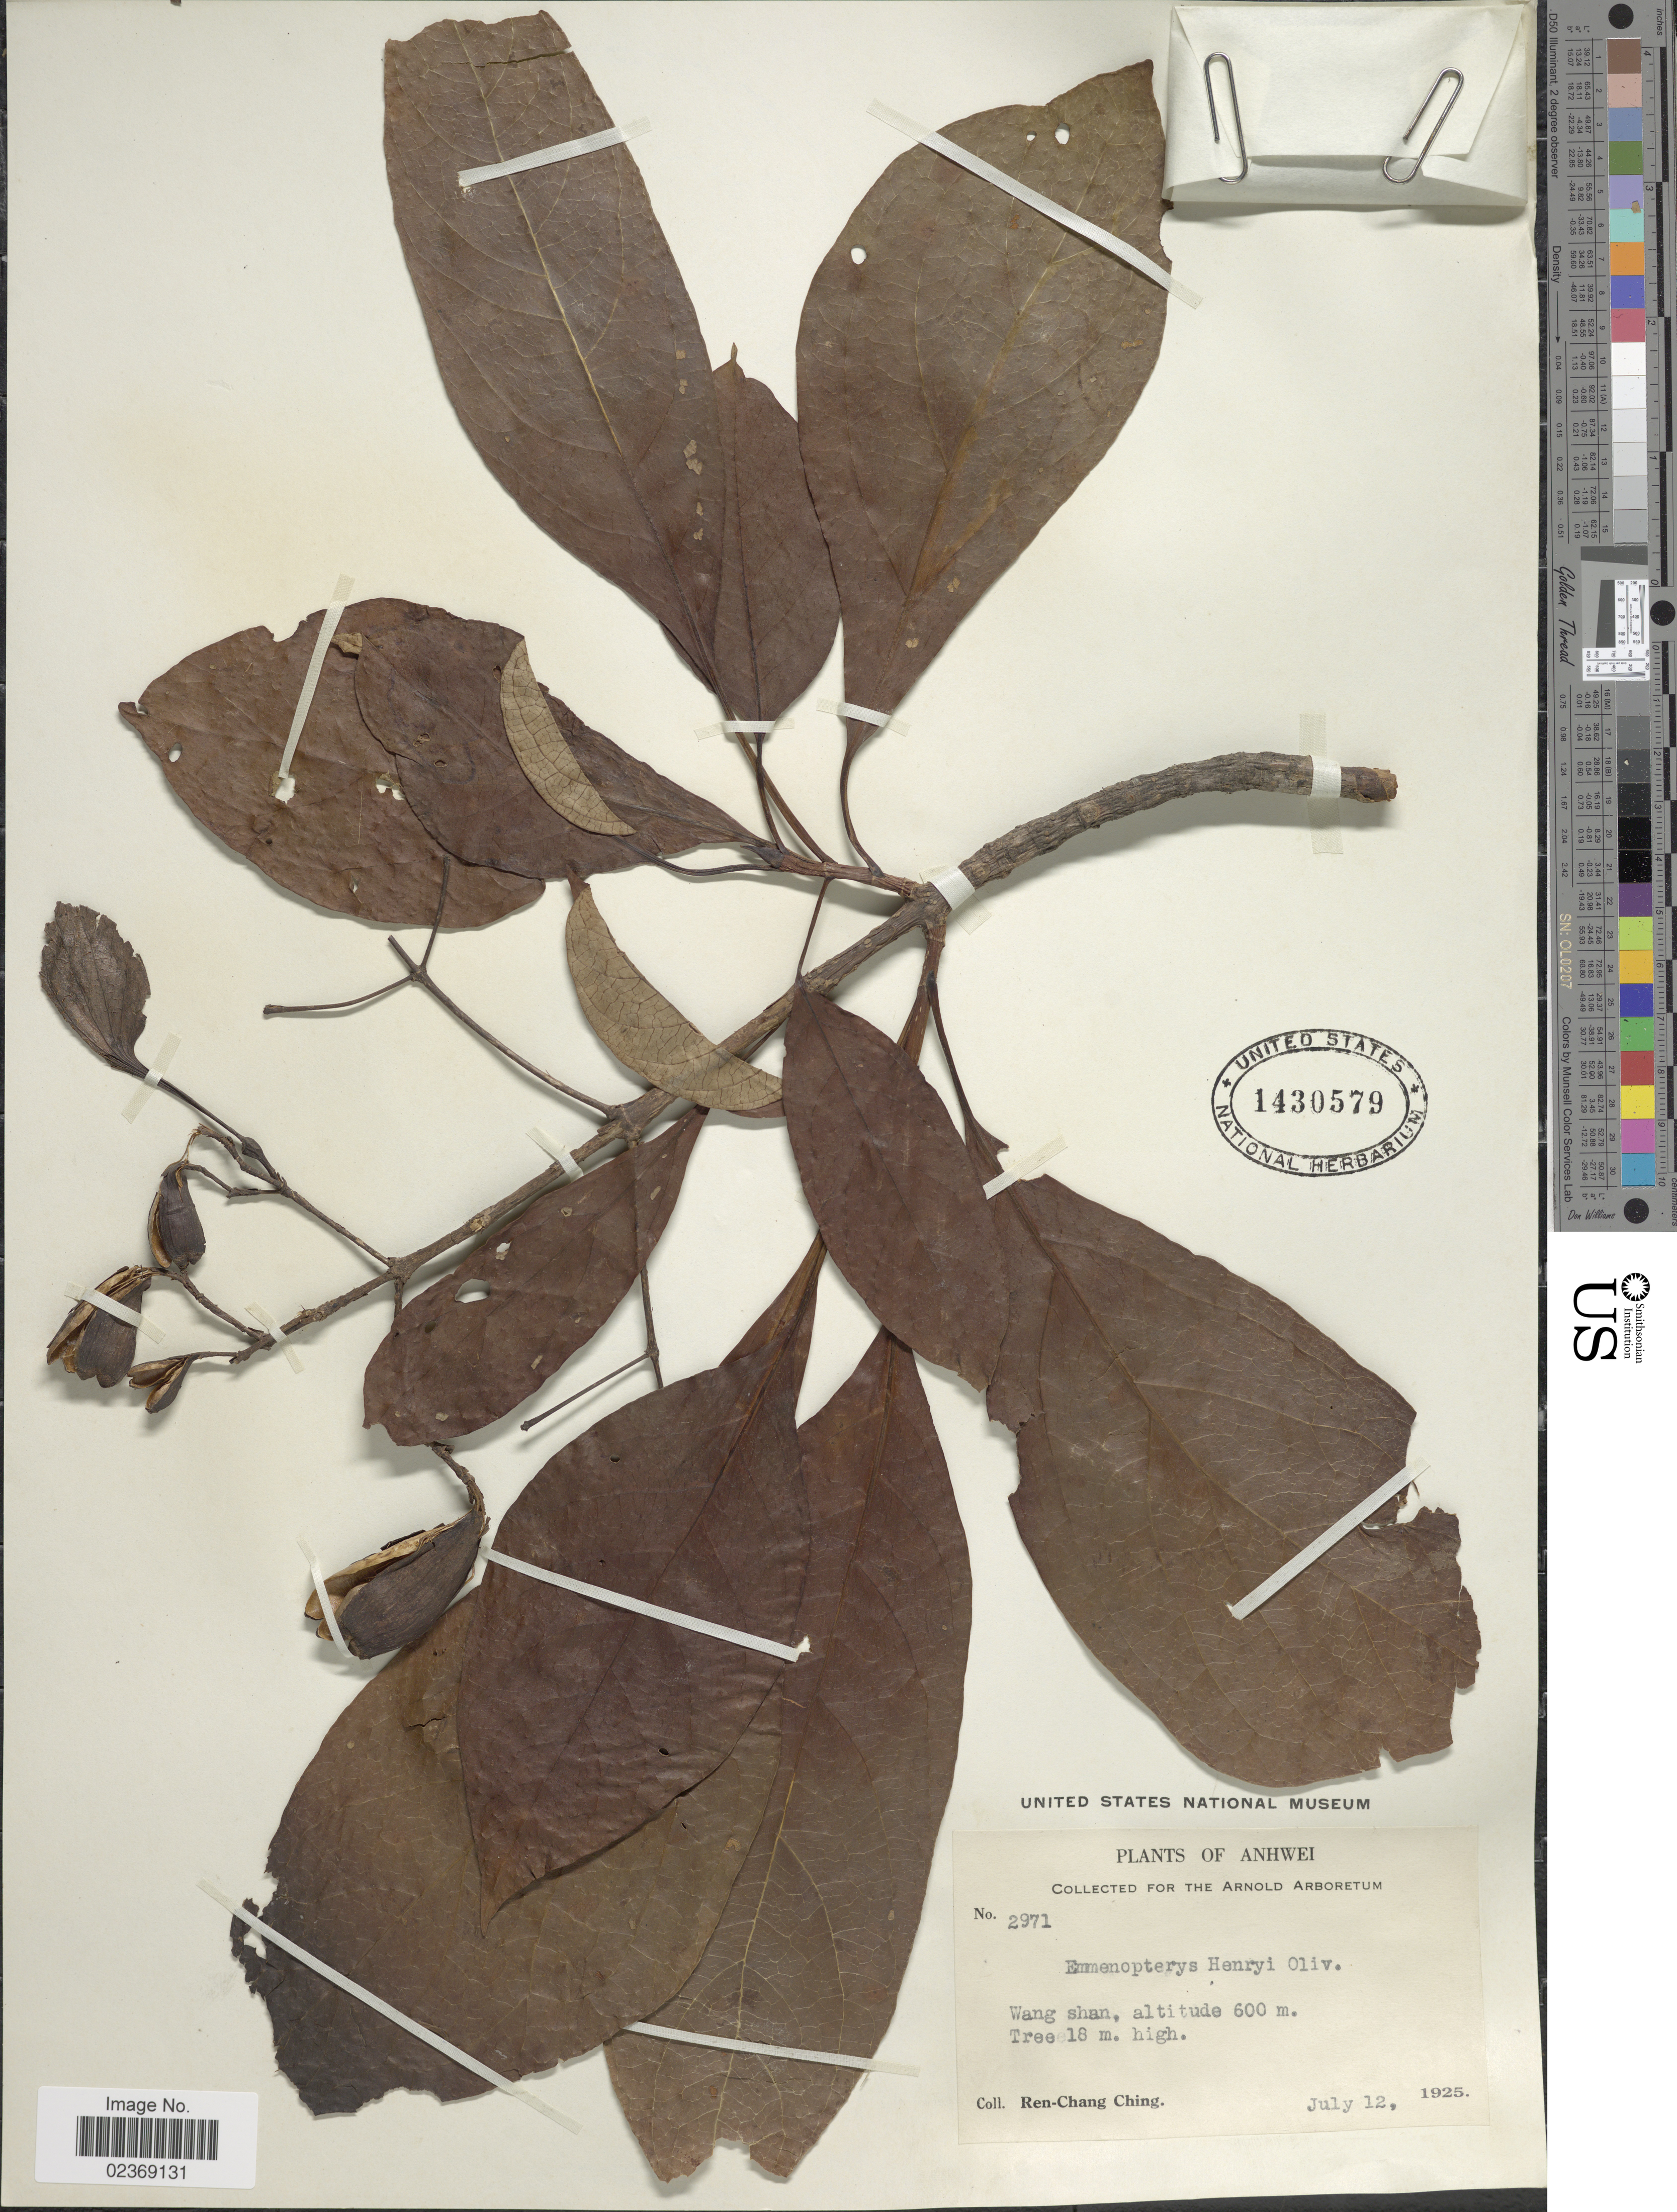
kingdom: Plantae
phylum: Tracheophyta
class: Magnoliopsida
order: Gentianales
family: Rubiaceae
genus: Emmenopterys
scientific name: Emmenopterys henryi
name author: Oliv.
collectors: R. C. Ching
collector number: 2971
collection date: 1925-07-12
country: China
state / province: Anhui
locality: Anhwei, Wang shan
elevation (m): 600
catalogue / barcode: US 1430579